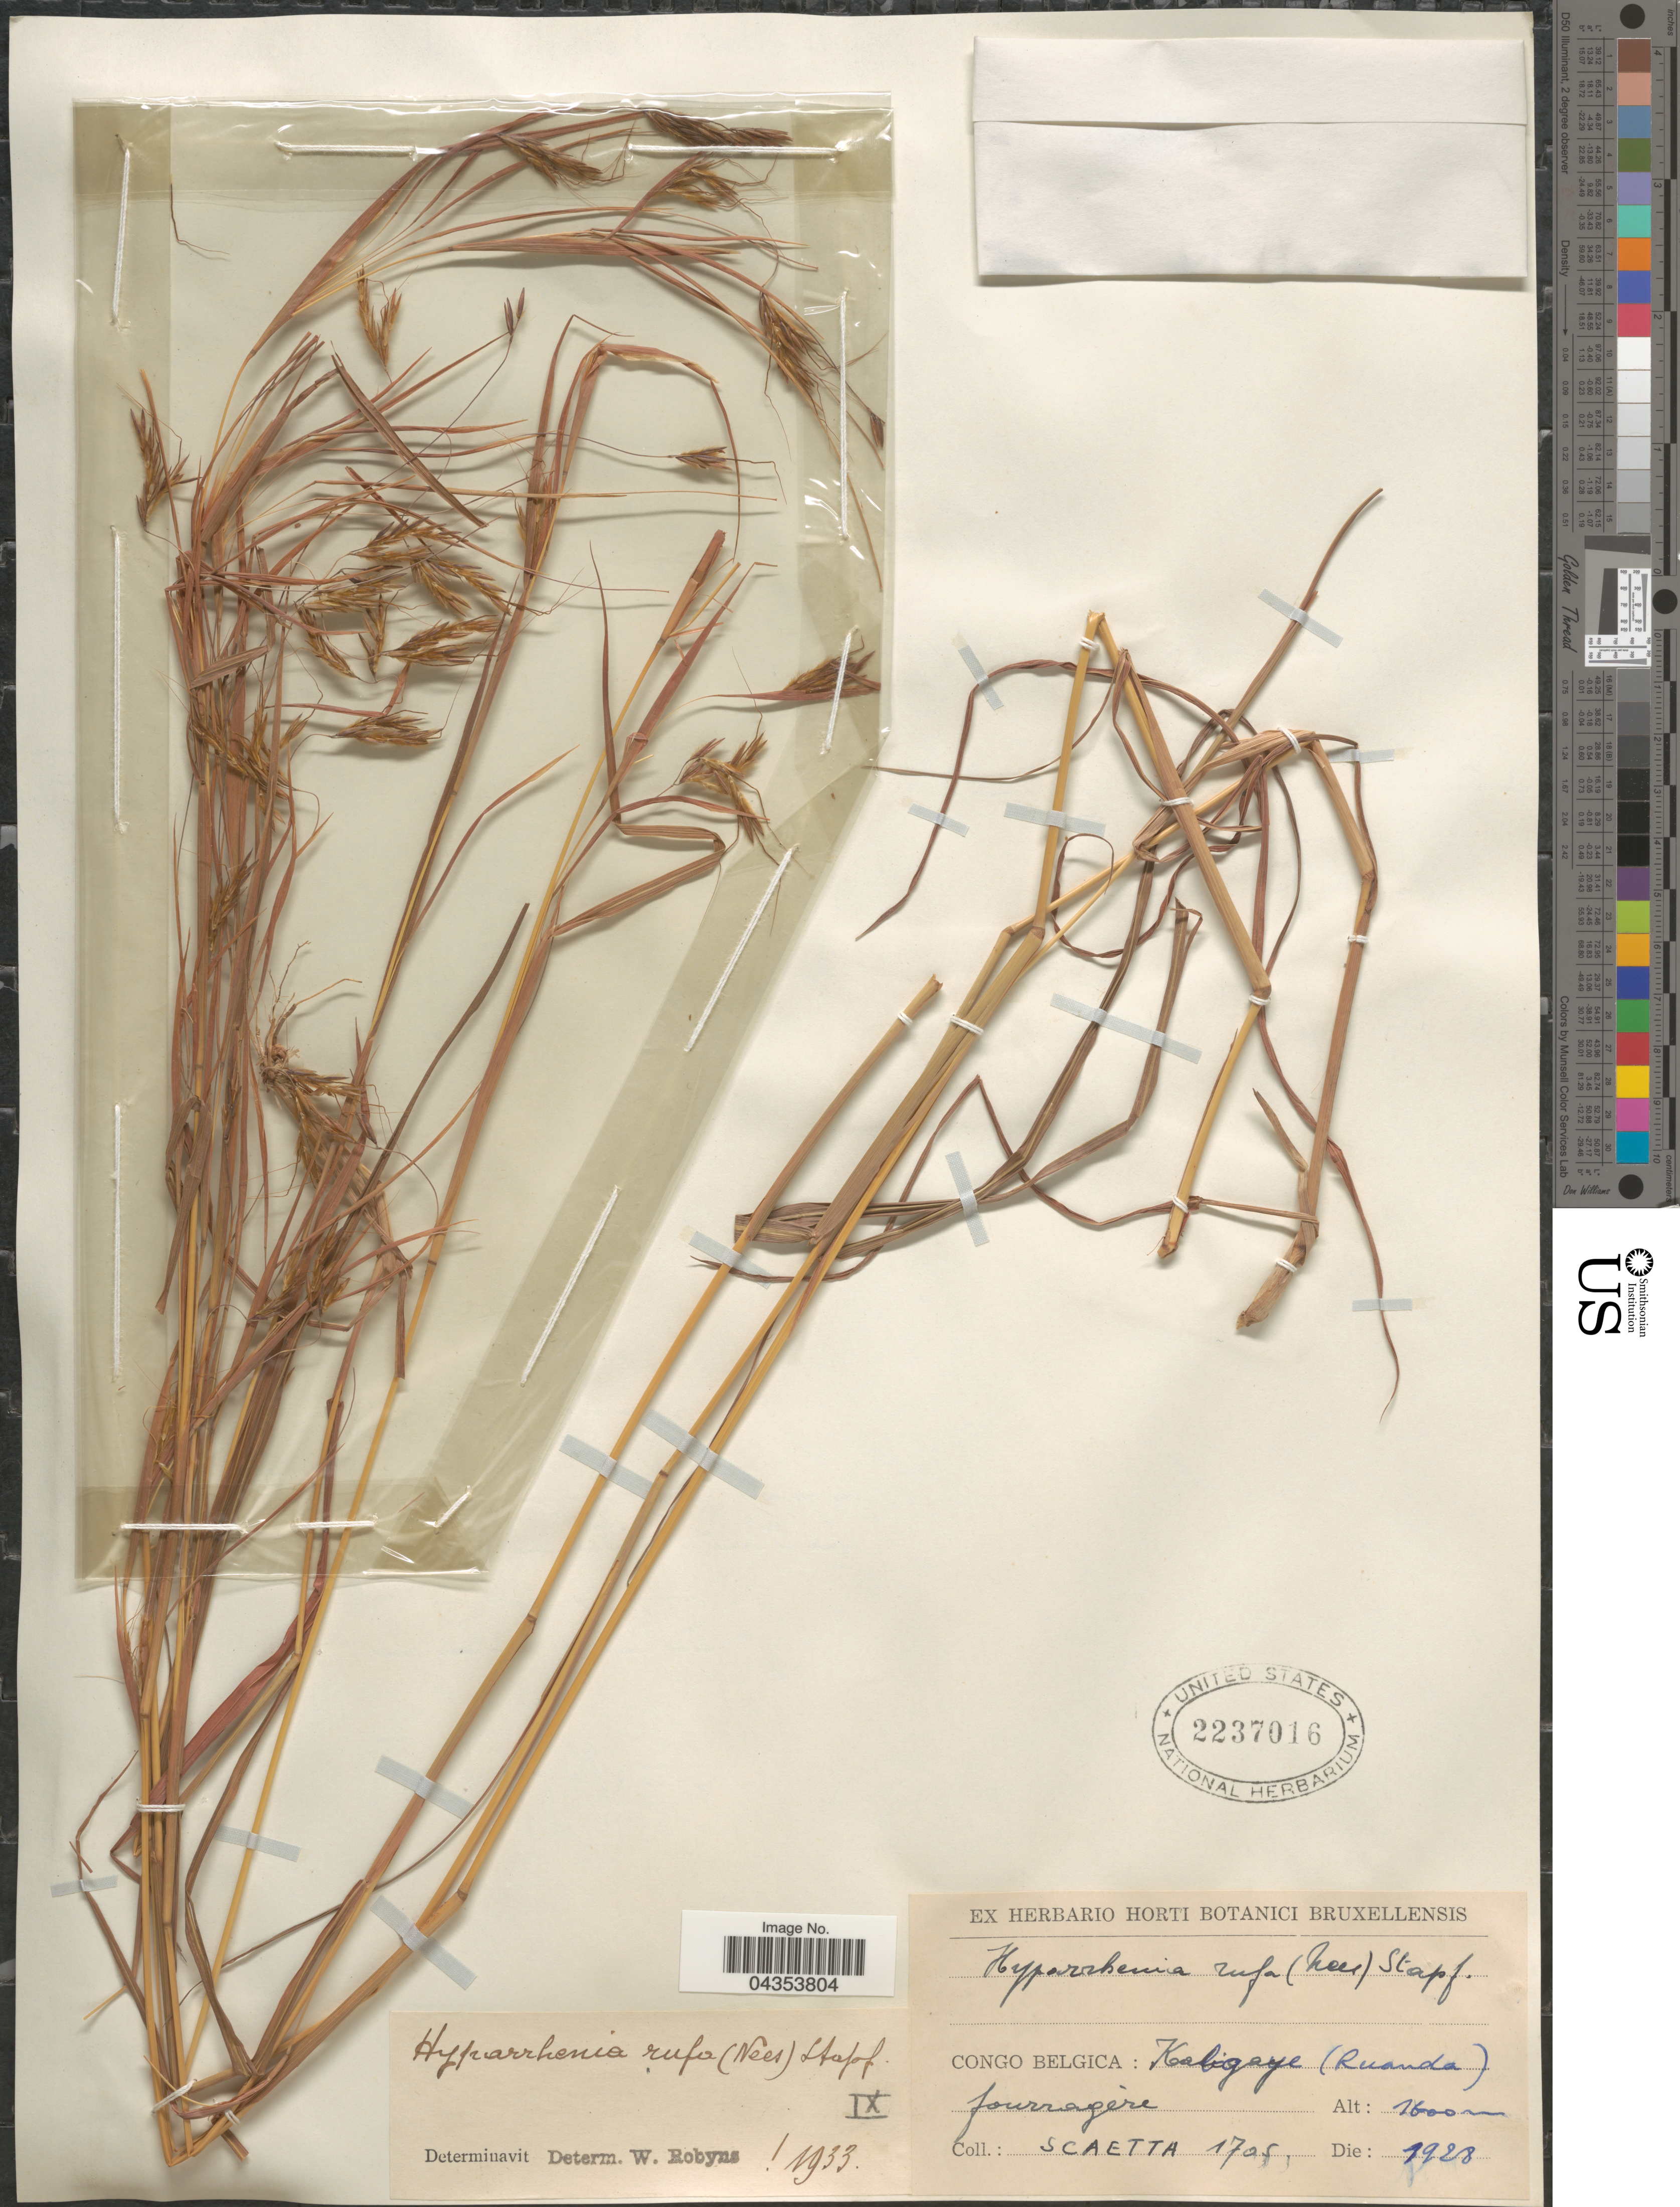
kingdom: Plantae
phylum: Tracheophyta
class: Liliopsida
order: Poales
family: Poaceae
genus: Hyparrhenia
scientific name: Hyparrhenia rufa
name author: (Nees) Stapf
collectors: Scaetta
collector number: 1705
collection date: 1928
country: Rwanda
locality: Congo Belgica: Kabgaye (Ruanda).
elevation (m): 1600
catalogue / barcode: US 2237016